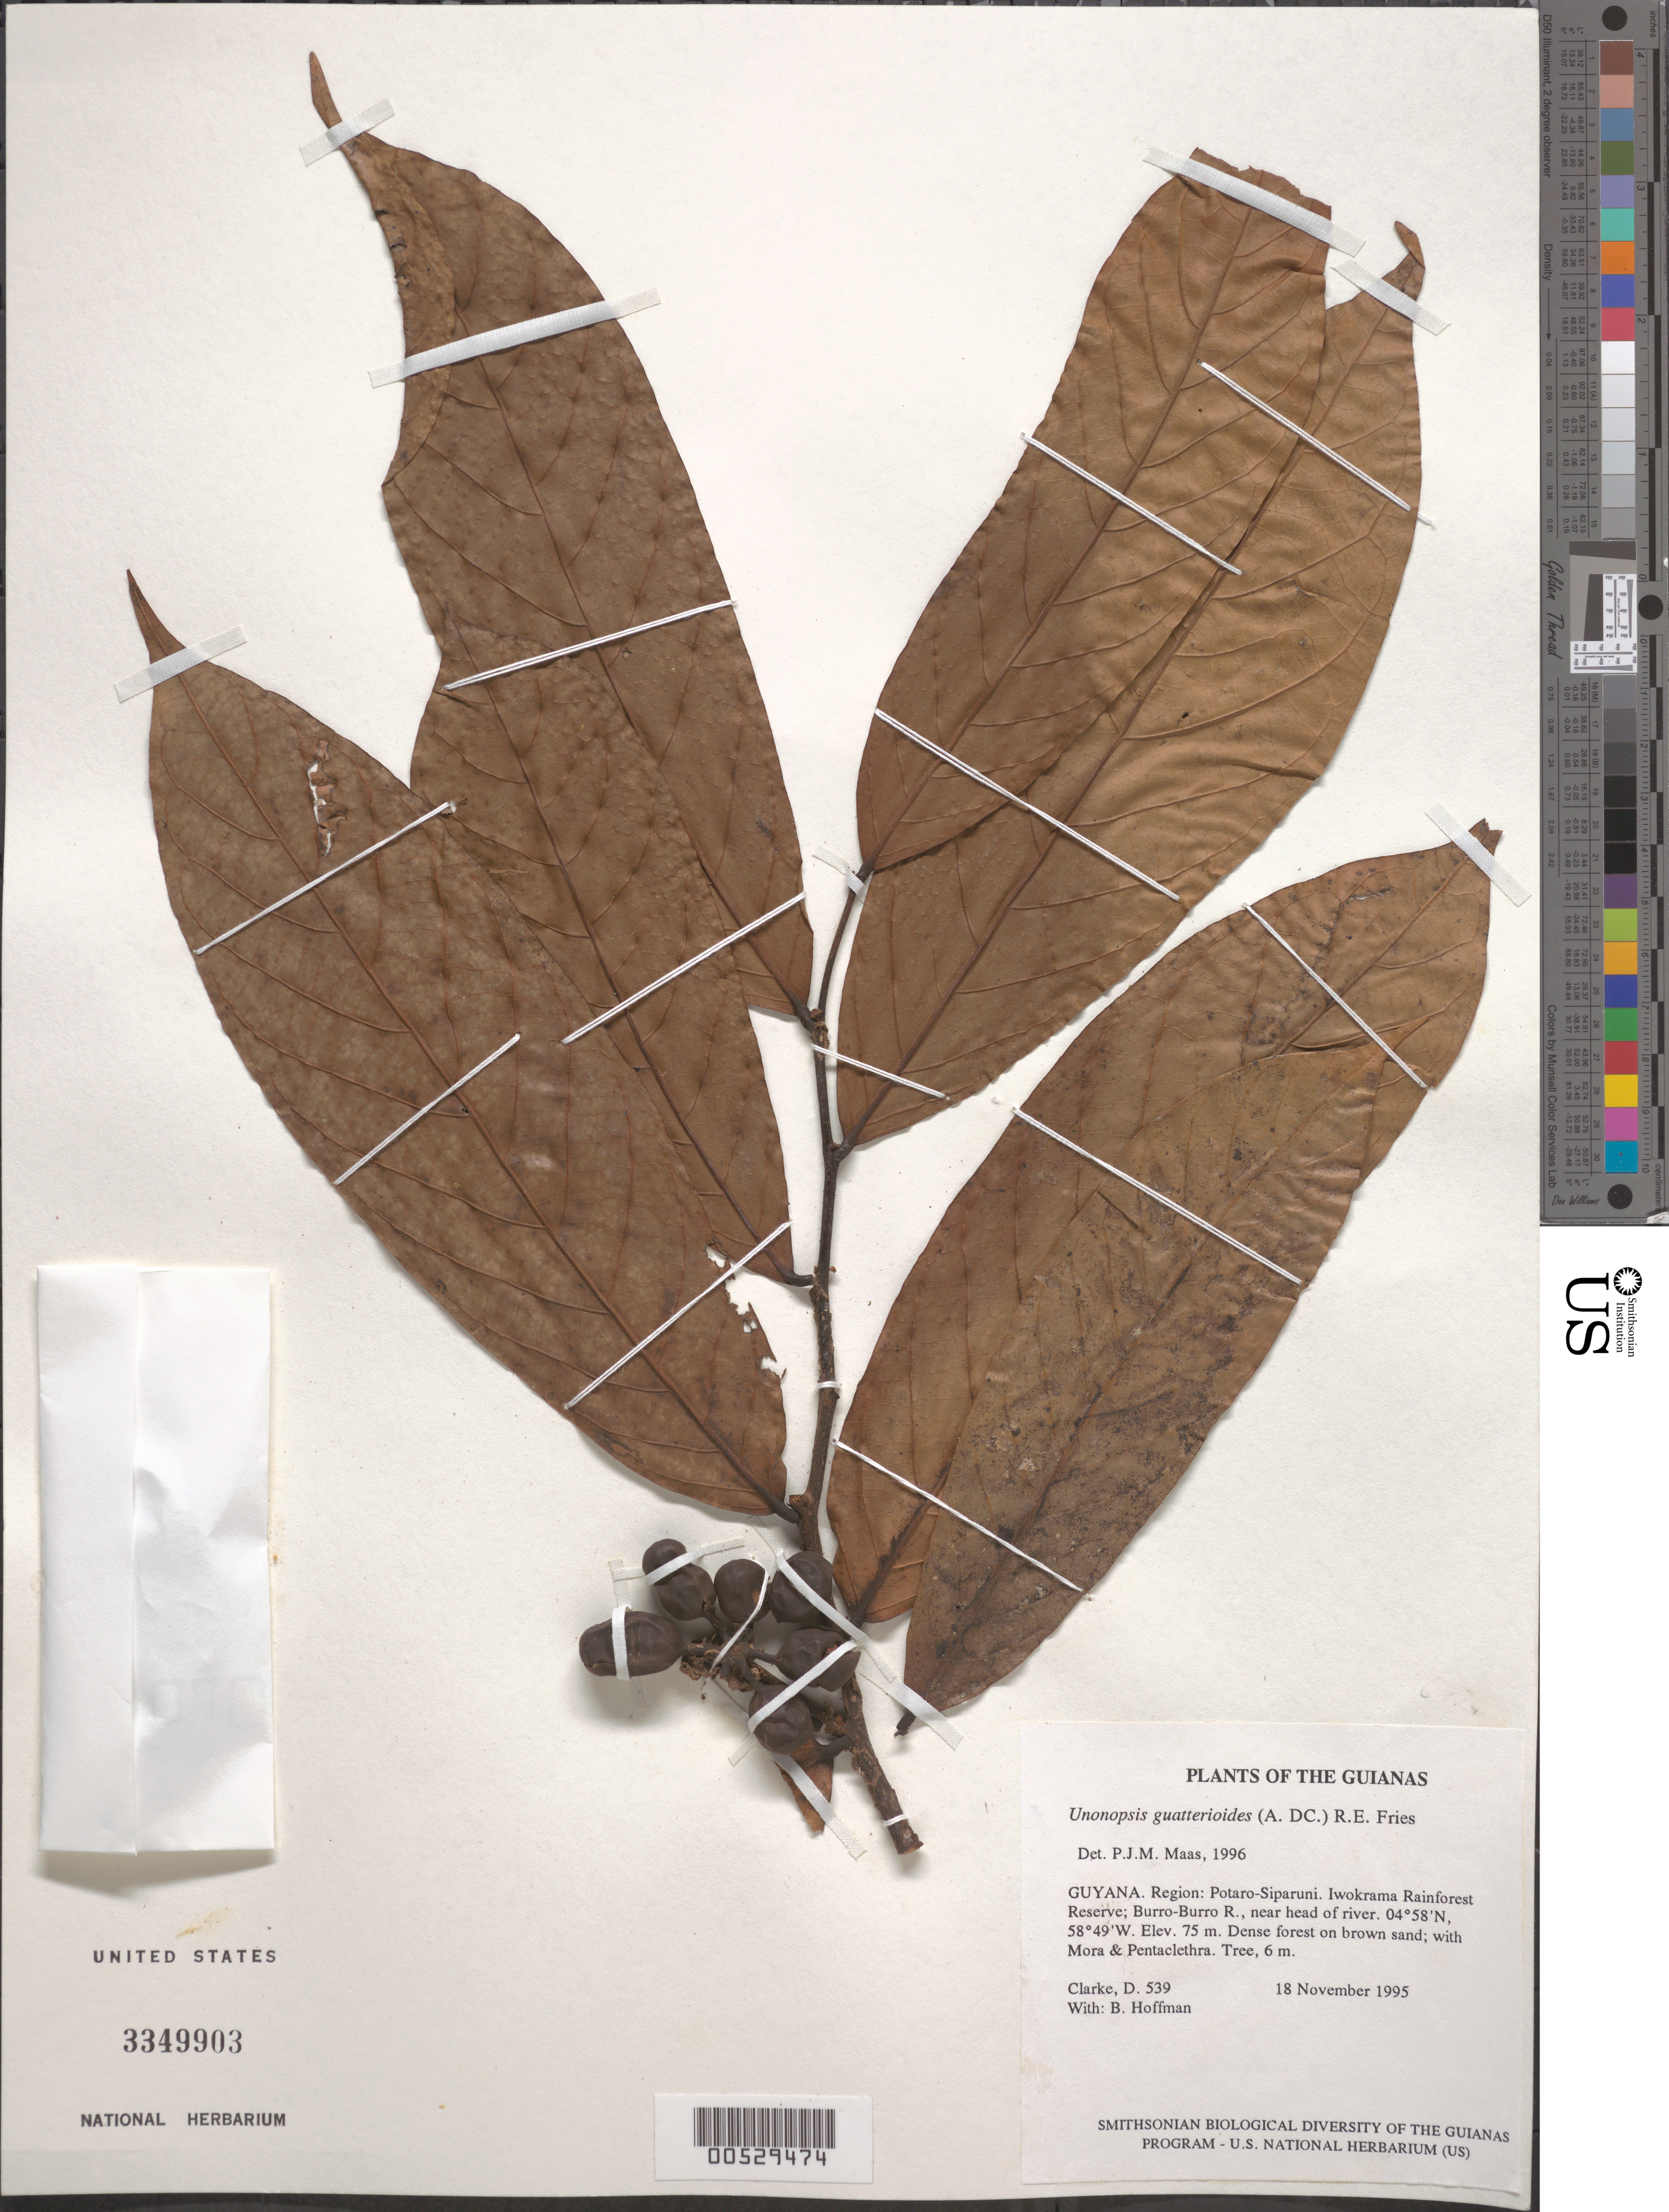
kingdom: Plantae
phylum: Tracheophyta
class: Magnoliopsida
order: Magnoliales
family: Annonaceae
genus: Unonopsis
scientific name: Unonopsis guatterioides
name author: (A. DC.) R.E. Fr.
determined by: Maas, Paul J. M.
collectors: H. D. Clarke & B. Hoffman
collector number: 539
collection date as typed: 18 November 1995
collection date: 1995-11-18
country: Guyana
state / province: Potaro-Siparuni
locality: Iwokrama Rainforest Reserve; Burro-Burro R., near head of river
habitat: Dense forest on brown sand; with Mora & Pentaclethra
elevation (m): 75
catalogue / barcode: US 3349903